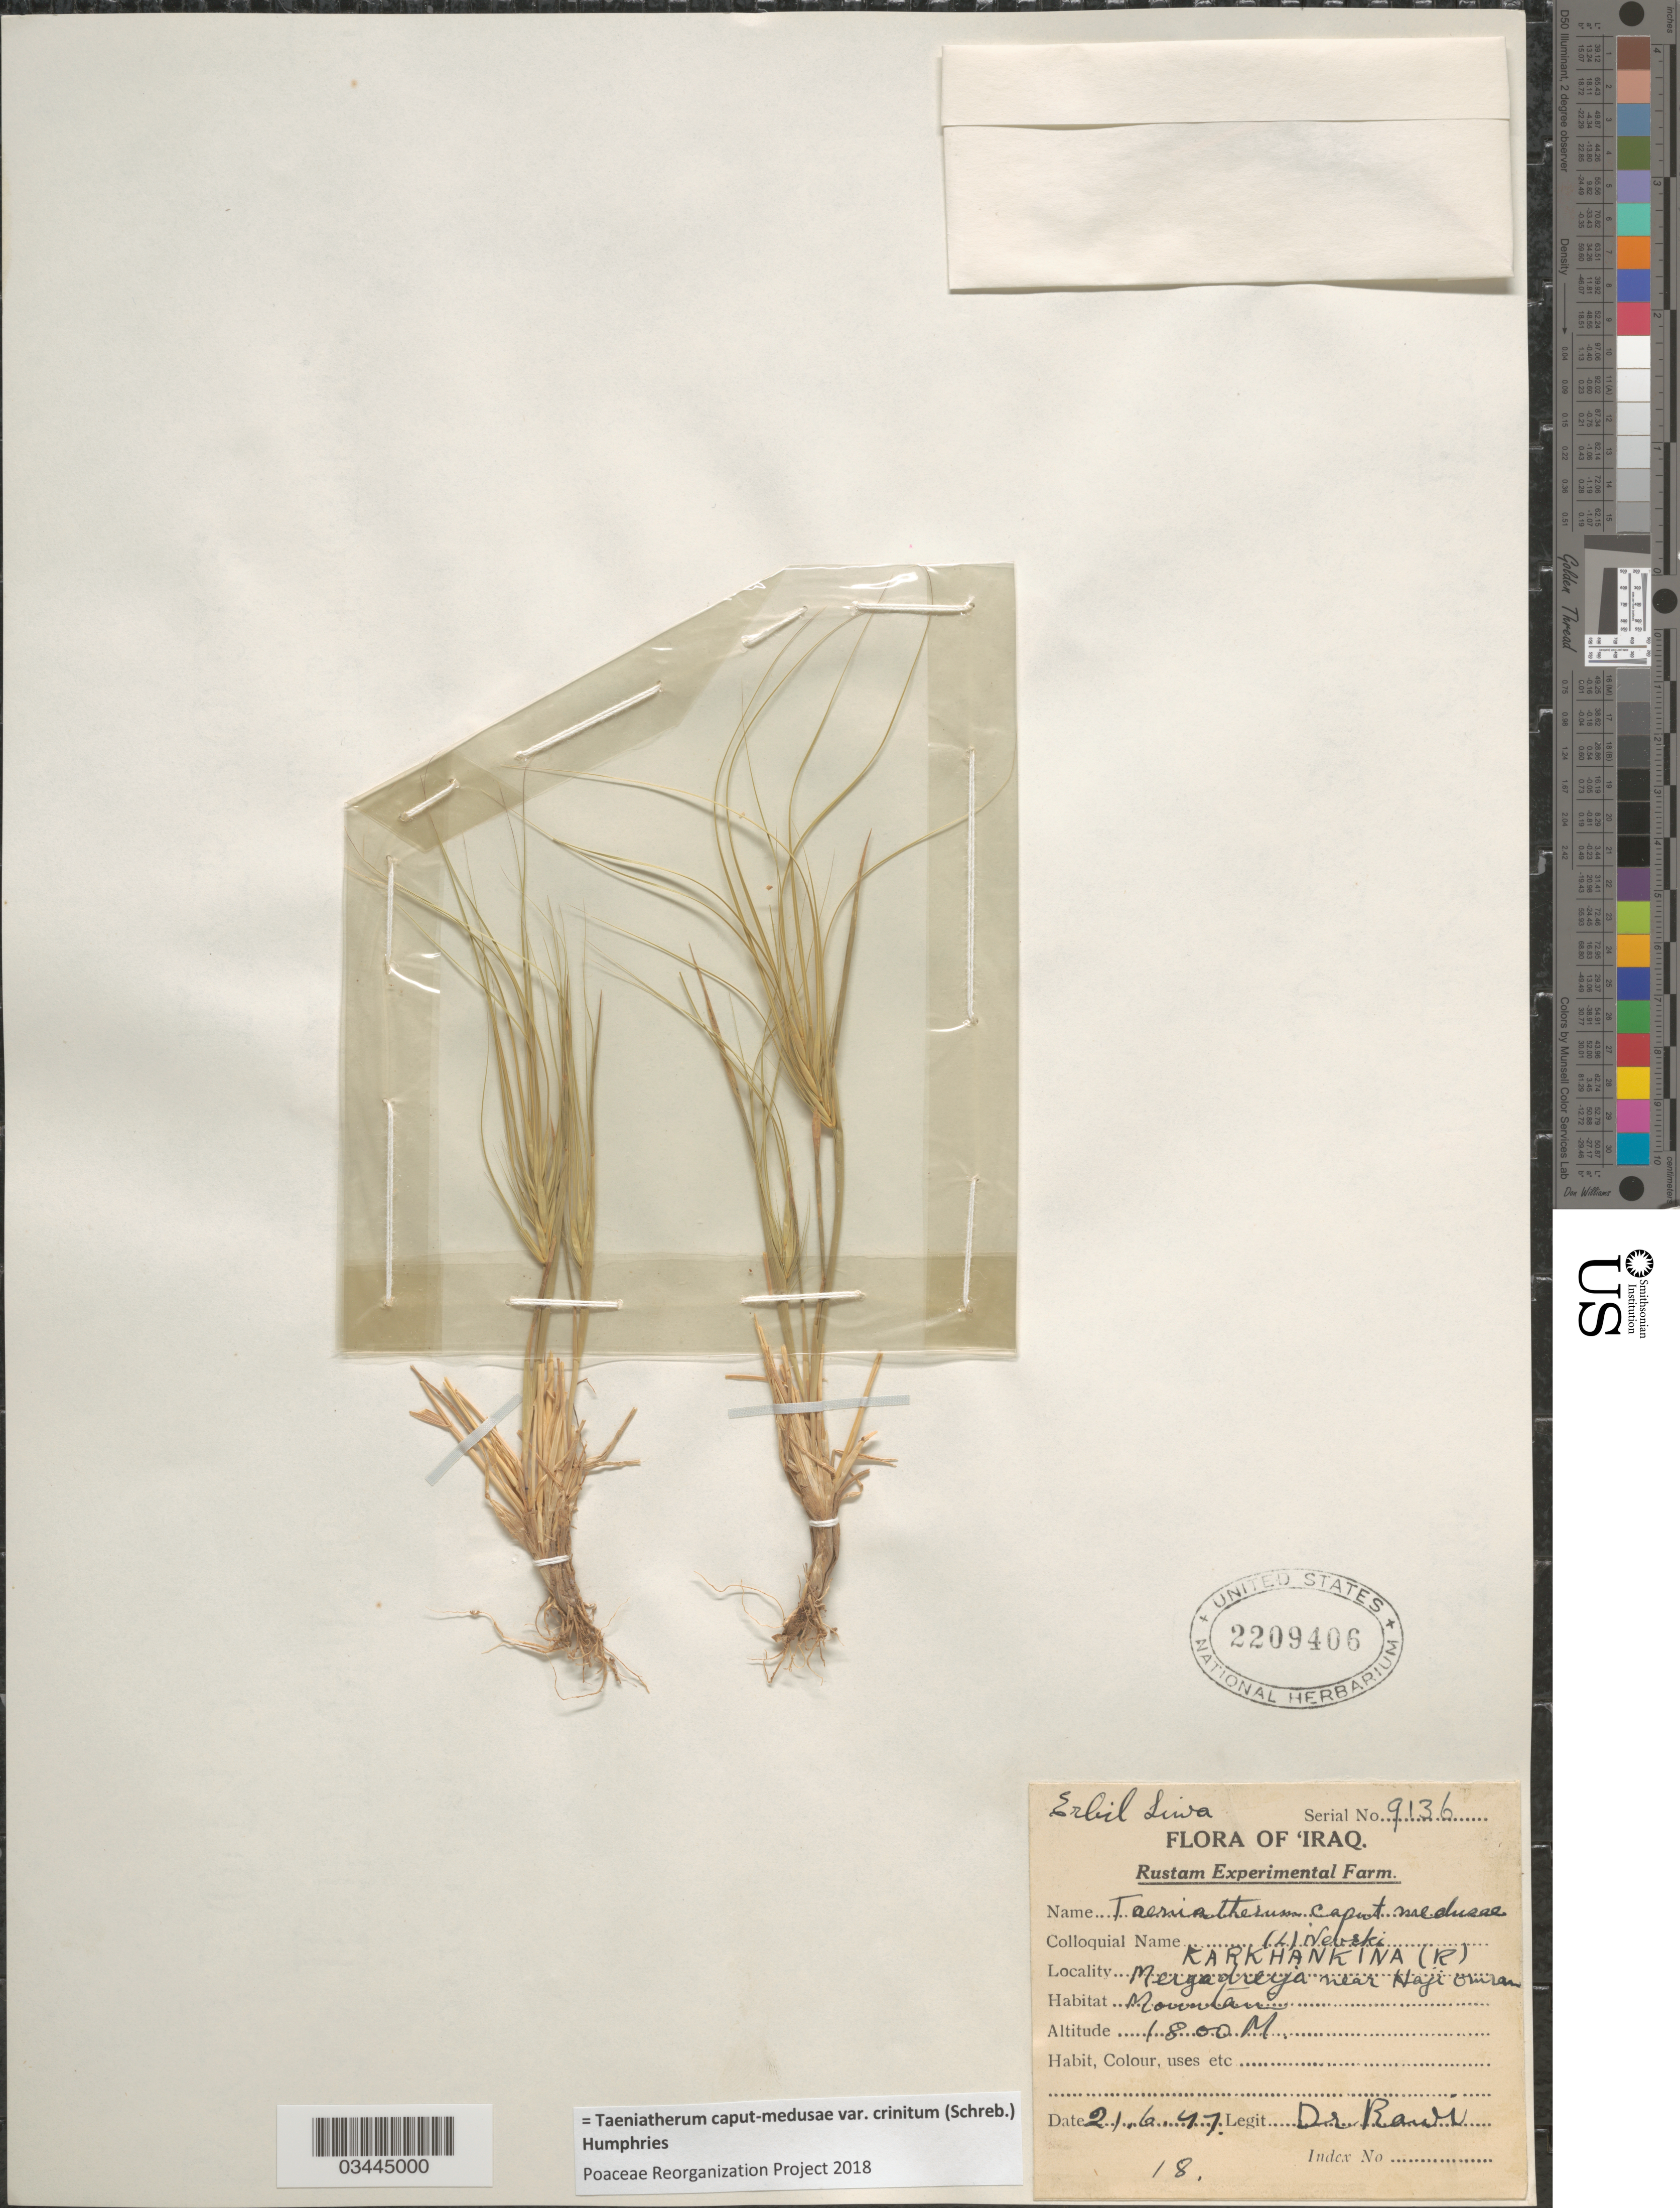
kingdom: Plantae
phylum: Tracheophyta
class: Liliopsida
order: Poales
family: Poaceae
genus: Taeniatherum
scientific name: Taeniatherum caput-medusae var. crinitum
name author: (Schreb.) Humphries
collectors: -. Rawi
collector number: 9136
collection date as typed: Transcribed d/m/y: 21/6/47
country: Iraq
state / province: Arbīl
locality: Erbil Liwa. Karkhankina (R) Mergadreya near Haji-Omran.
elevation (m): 1800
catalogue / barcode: US 2209406